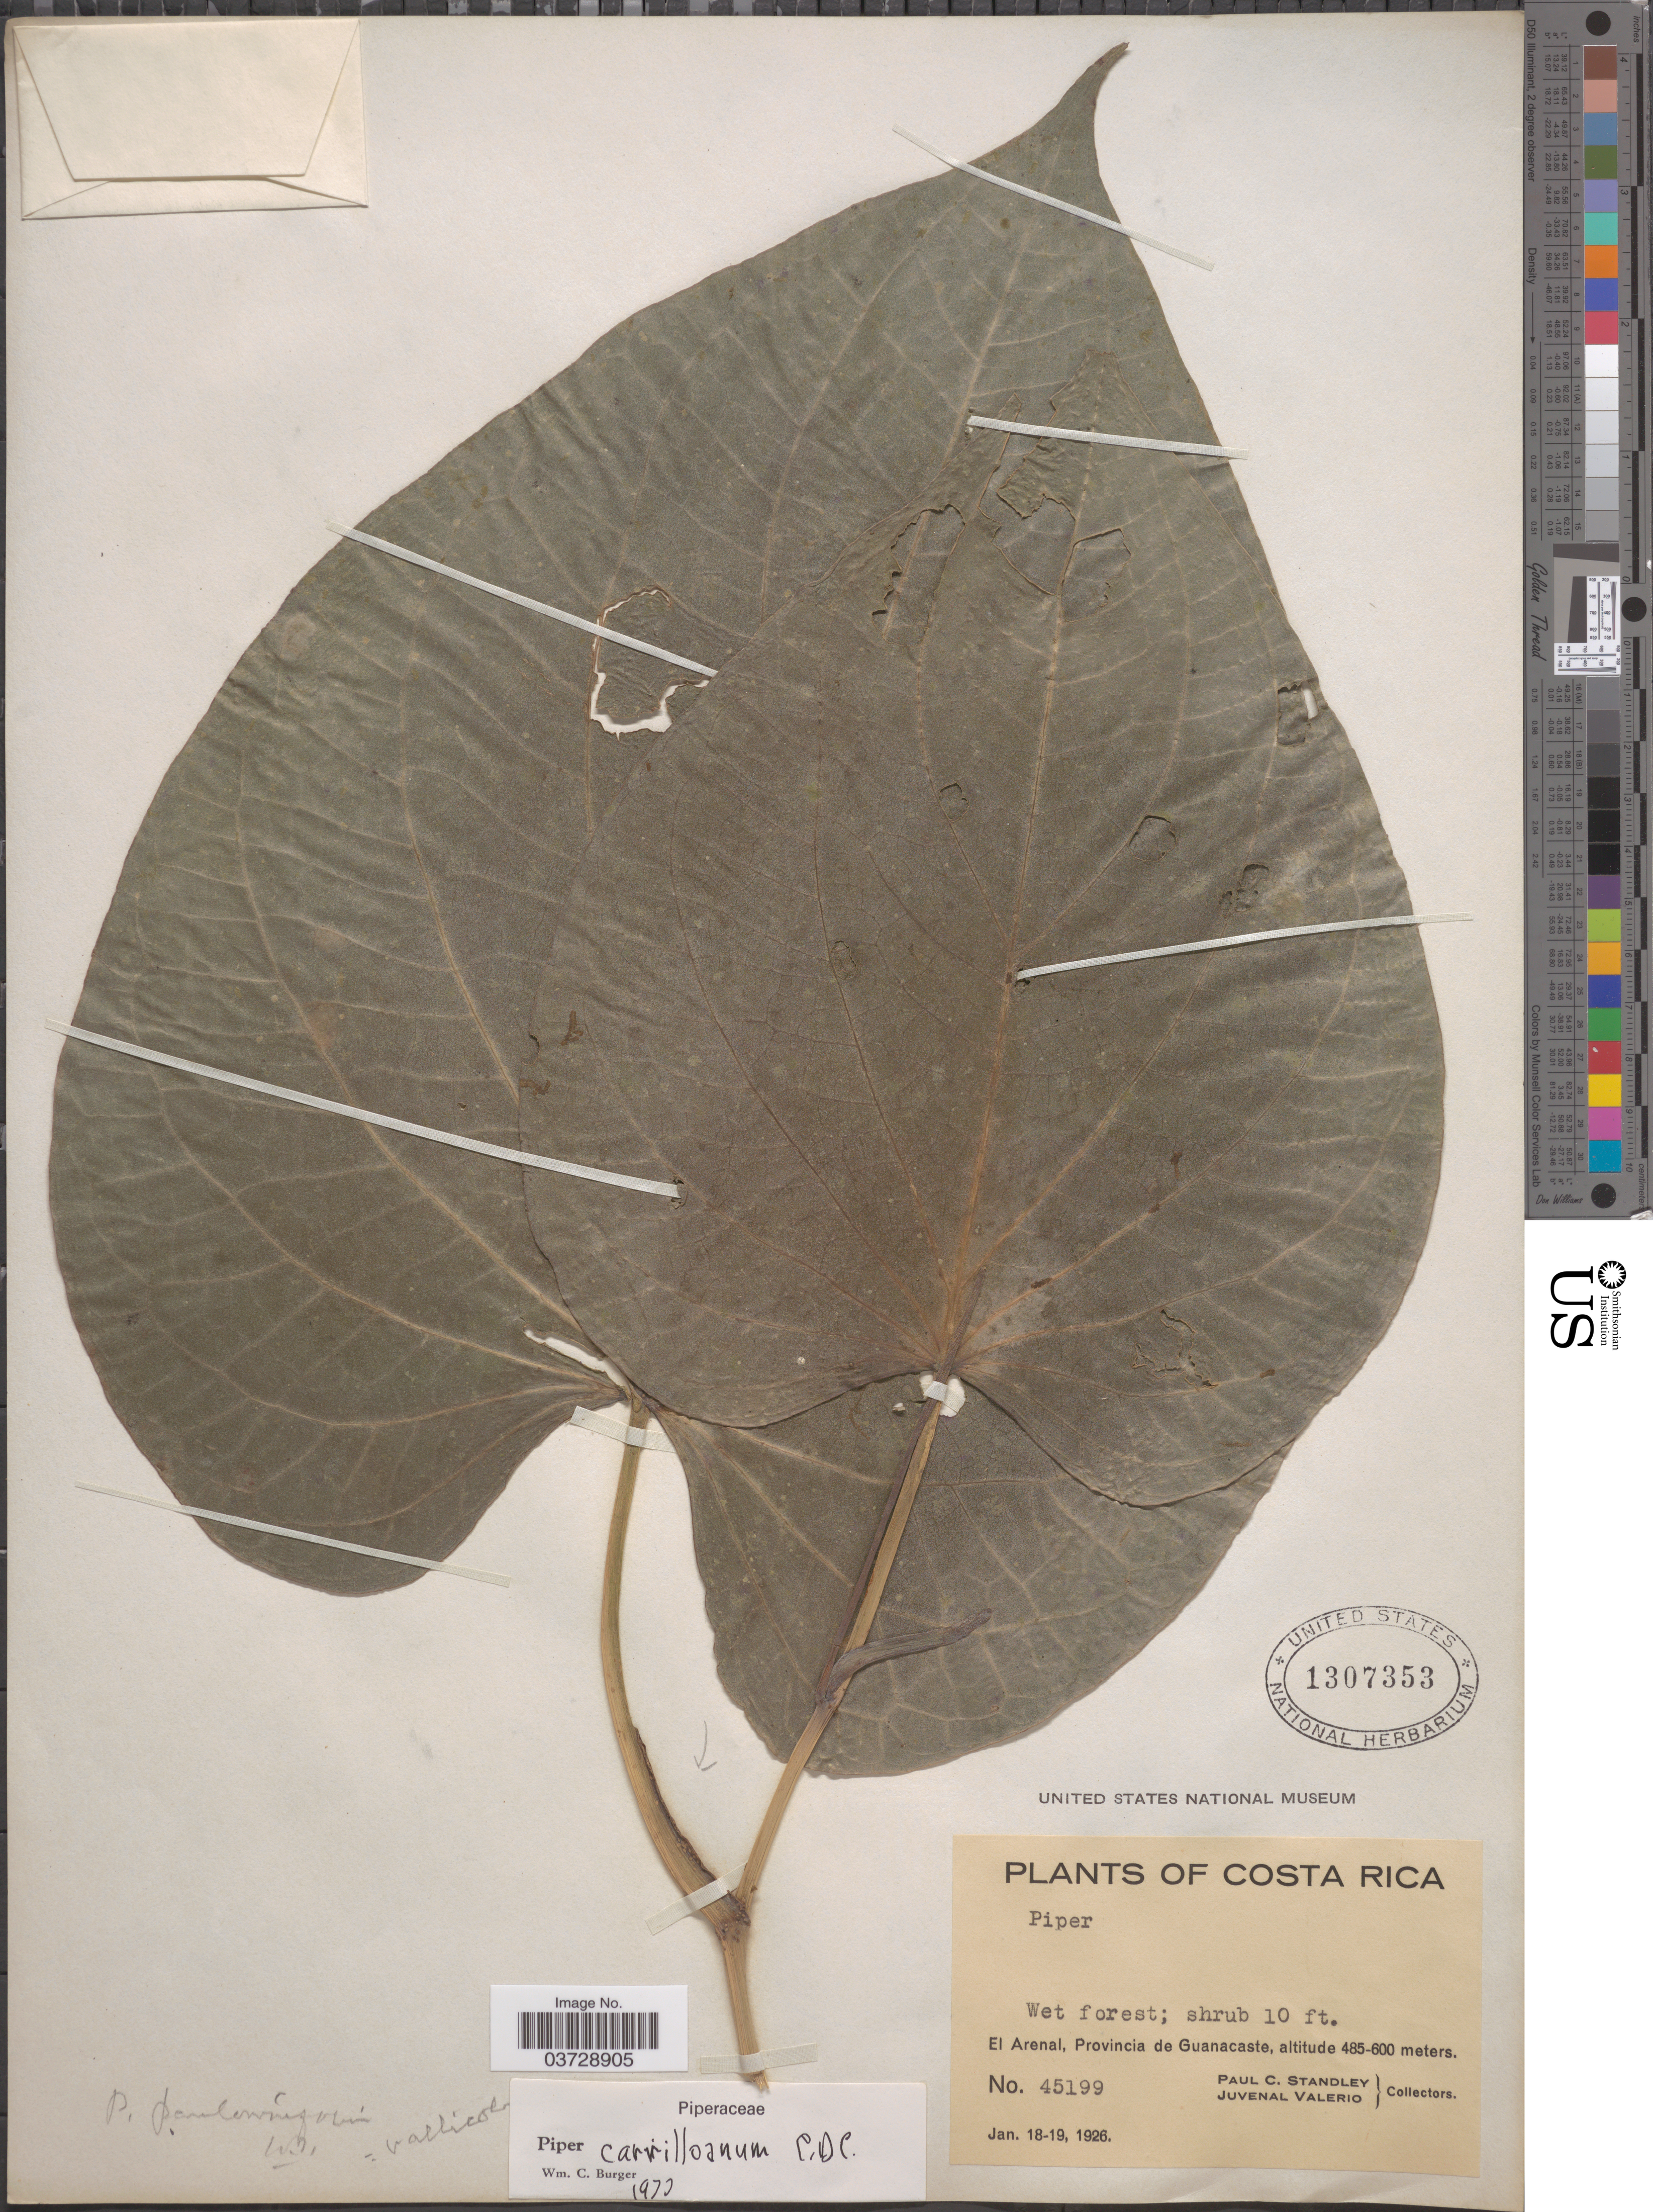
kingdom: Plantae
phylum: Tracheophyta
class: Magnoliopsida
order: Piperales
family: Piperaceae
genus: Piper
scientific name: Piper carrilloanum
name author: C. DC.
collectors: P. C. Standley & J. Valerio R.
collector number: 45199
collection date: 1926-01-18/1926-01-19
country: Costa Rica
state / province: Guanacaste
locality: El Arenal.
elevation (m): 485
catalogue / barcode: US 1307353